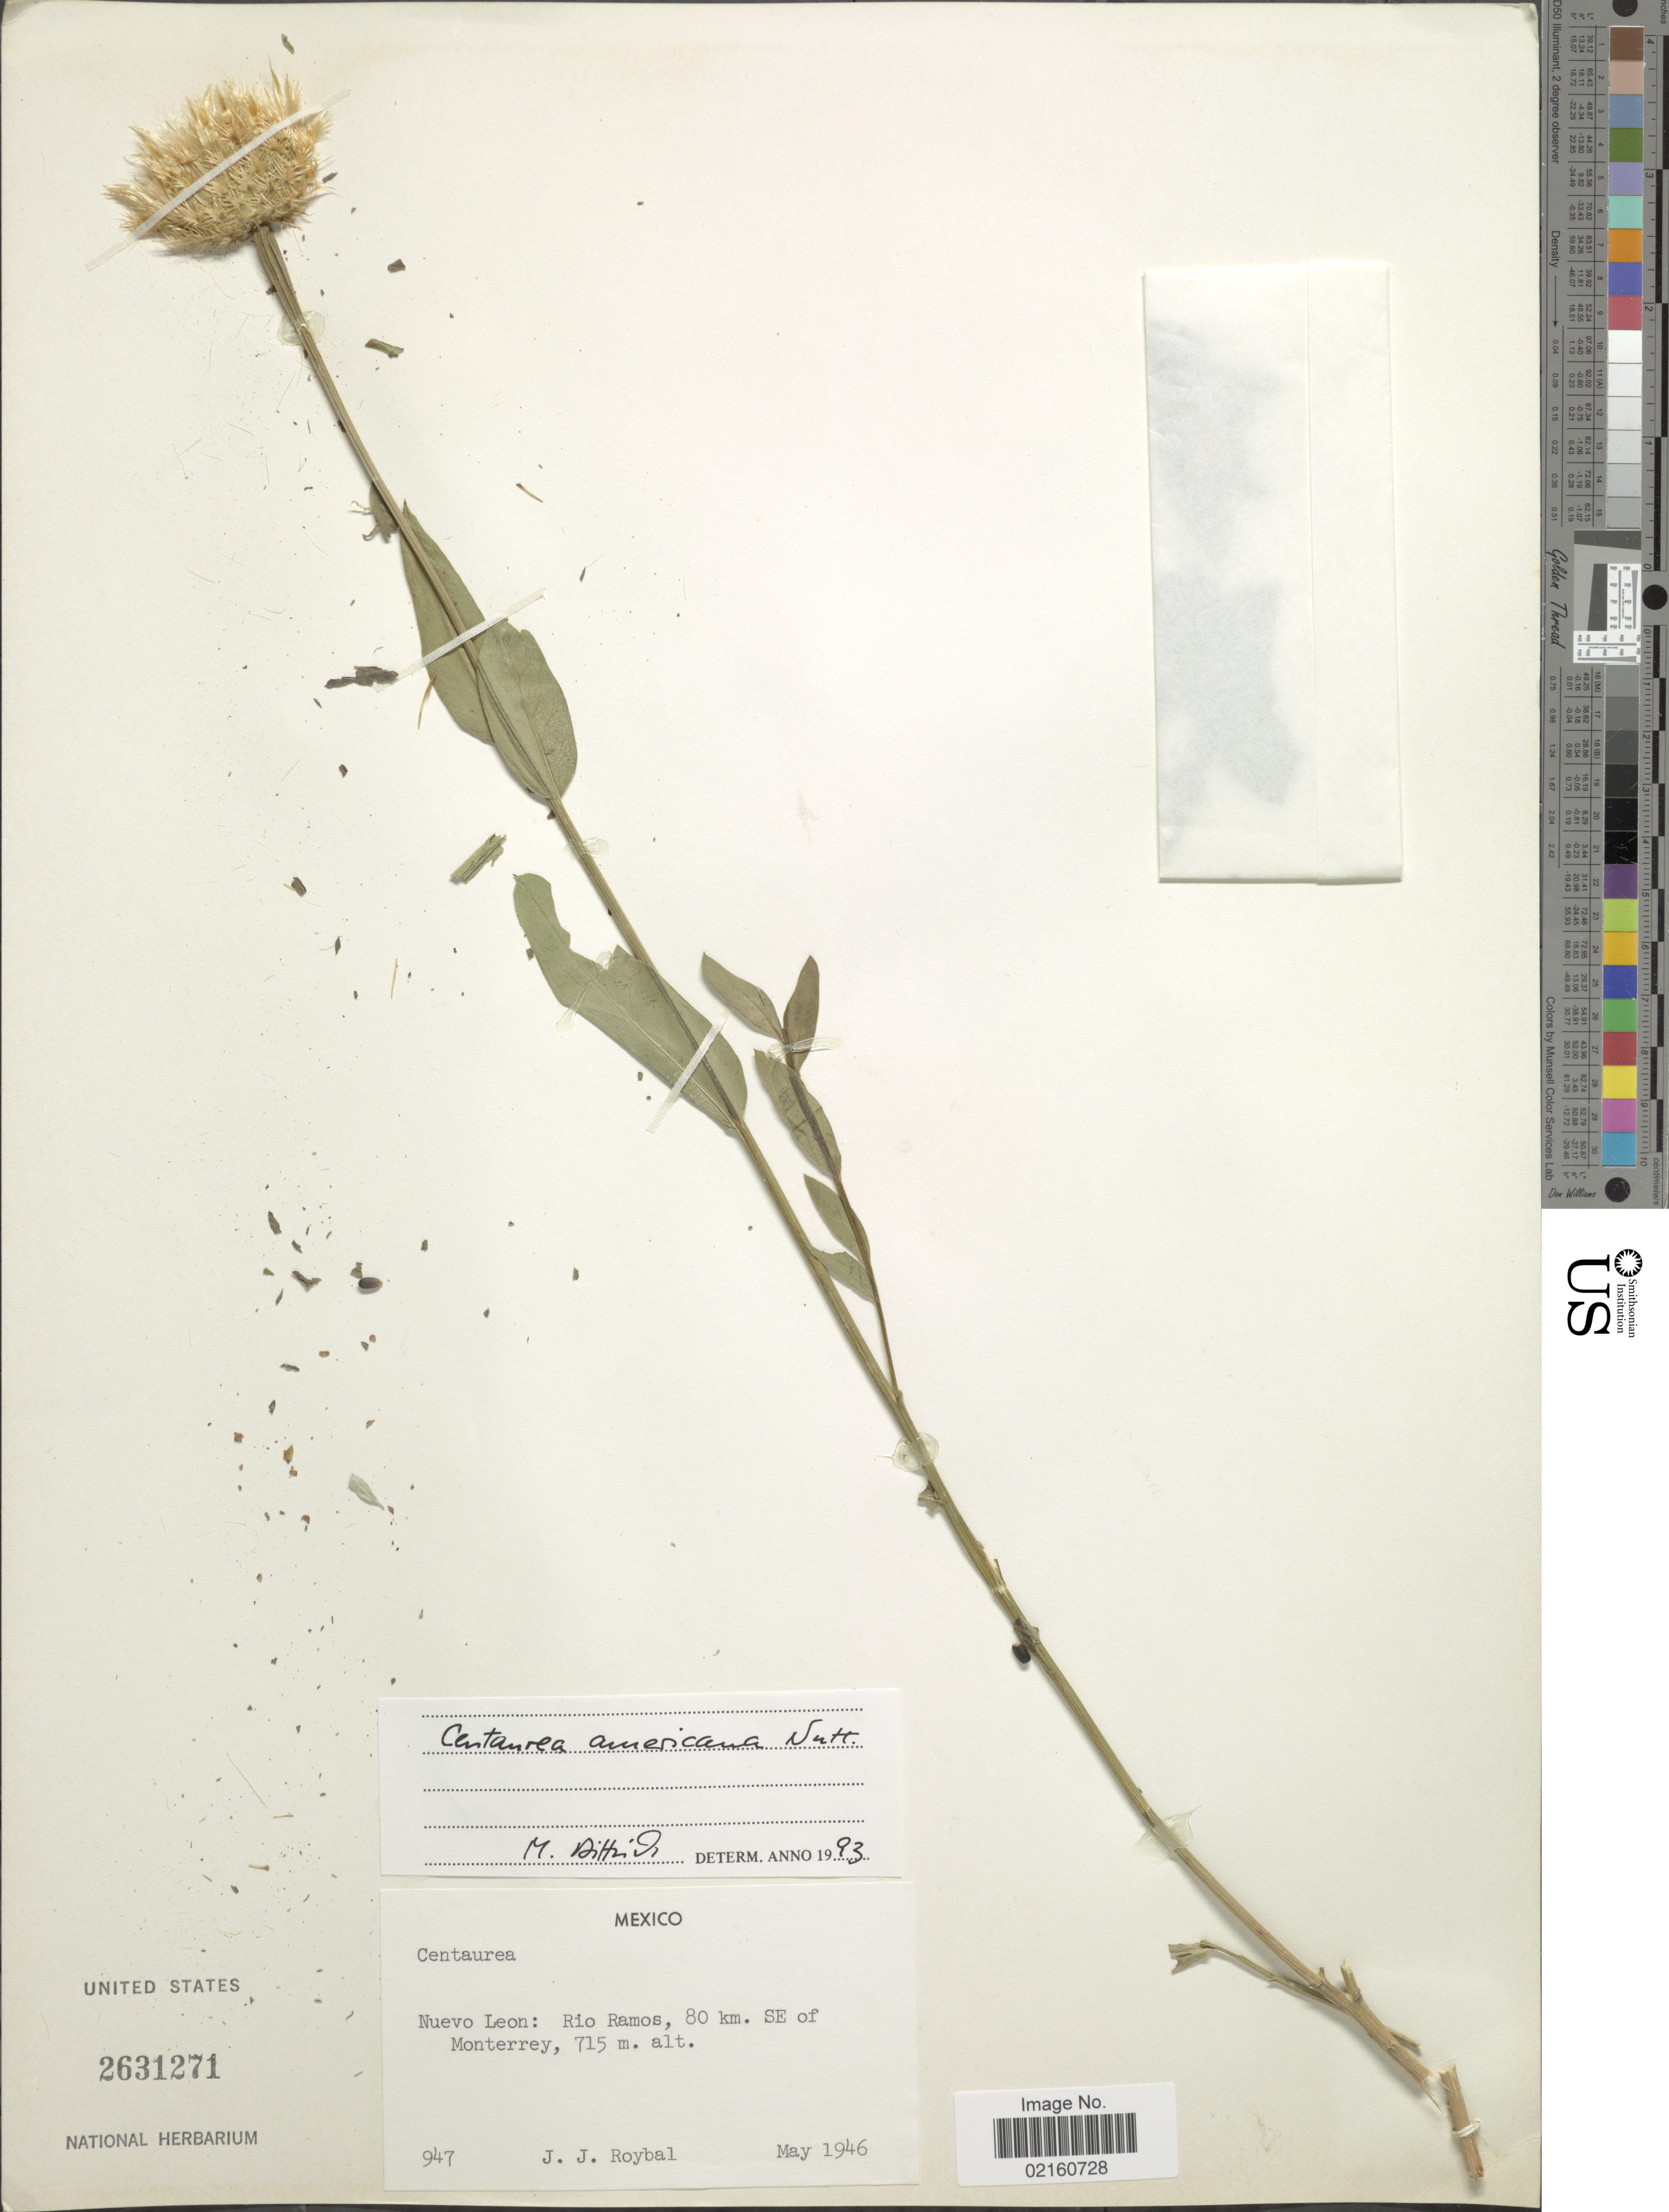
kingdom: Plantae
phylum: Tracheophyta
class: Magnoliopsida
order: Asterales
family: Asteraceae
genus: Plectocephalus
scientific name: Plectocephalus americanus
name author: (Nutt.) D. Don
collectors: J. J. Roybal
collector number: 947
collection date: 1946-05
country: Mexico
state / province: Nuevo León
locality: Rio Ramos, 80 km SE of Monterrey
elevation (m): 715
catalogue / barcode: US 2631271